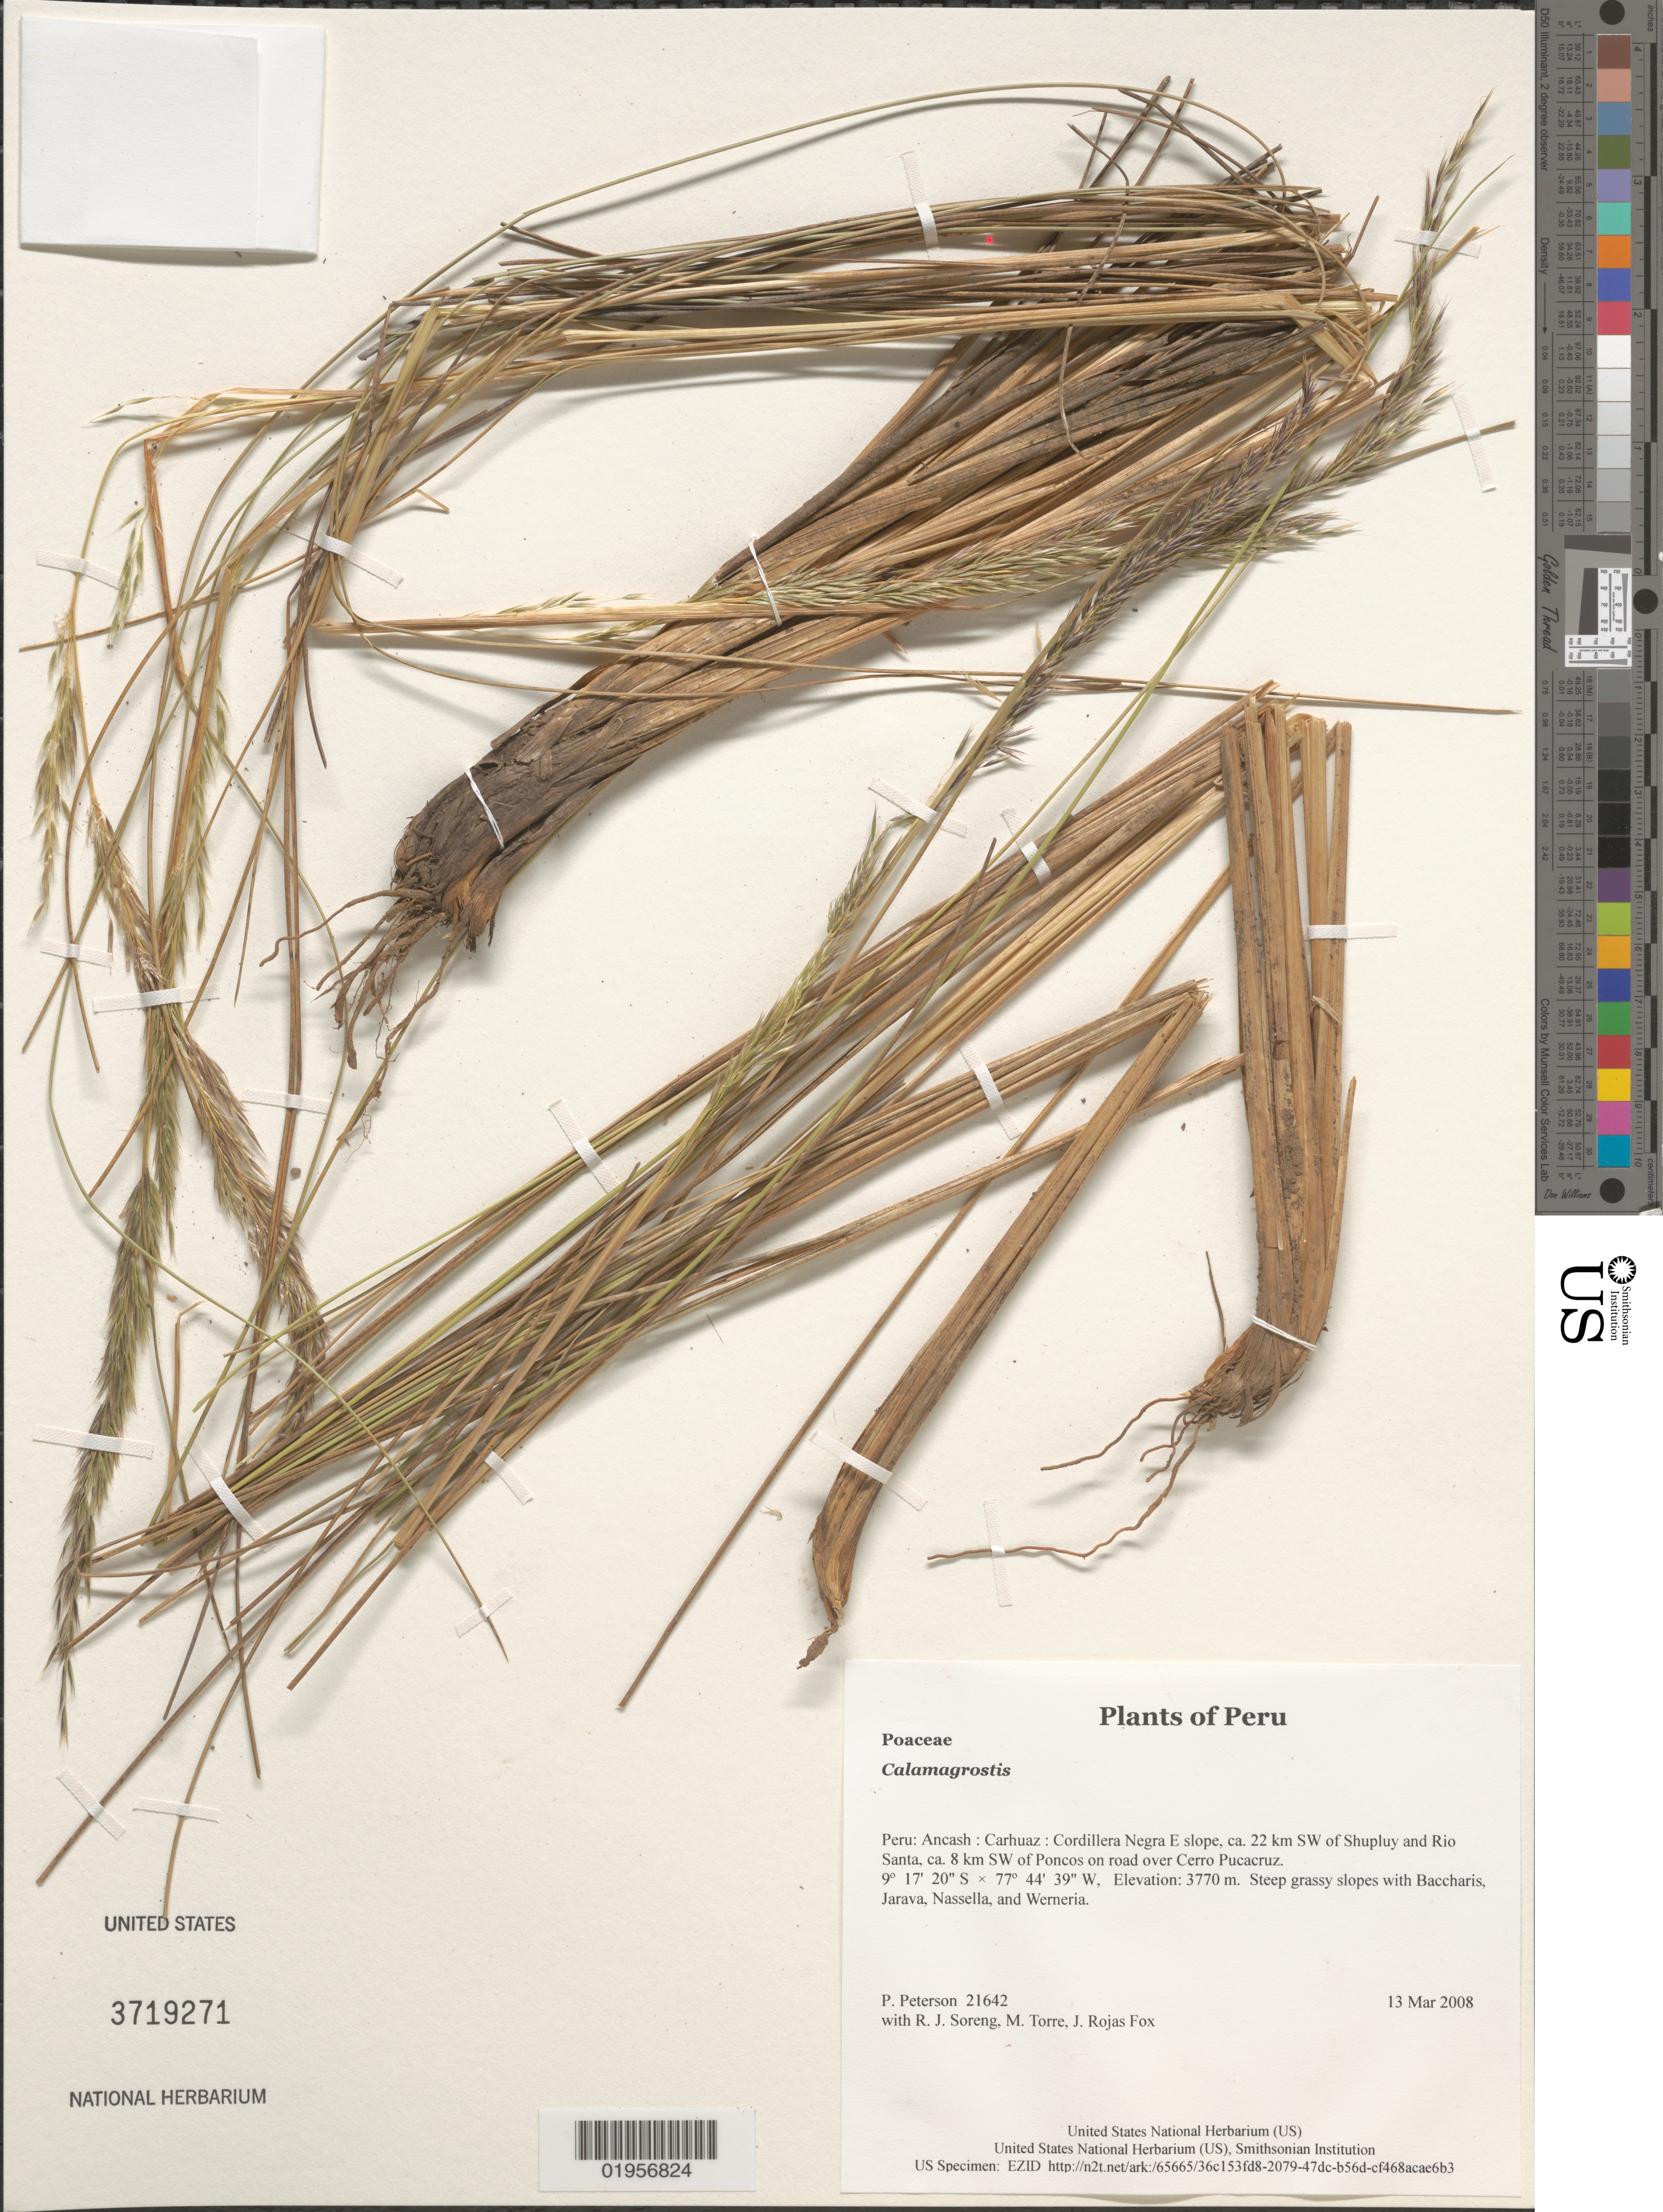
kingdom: Plantae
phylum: Tracheophyta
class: Liliopsida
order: Poales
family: Poaceae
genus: Calamagrostis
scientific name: Calamagrostis sp.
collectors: P. M. Peterson, R. J. Soreng, M. Torre & J. Rojas Fox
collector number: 21642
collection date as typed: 13 Mar 2008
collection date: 2008-03-13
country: Peru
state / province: Ancash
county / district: Carhuaz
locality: Cordillera Negra E slope, ca. 22 km SW of Shupluy and Rio Santa, ca. 8 km SW of Poncos on road over Cerro Pucacruz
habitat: Steep grassy slopes with Baccharis, Jarava, Nassella, and Werneria.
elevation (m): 3770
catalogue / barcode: US 3719271